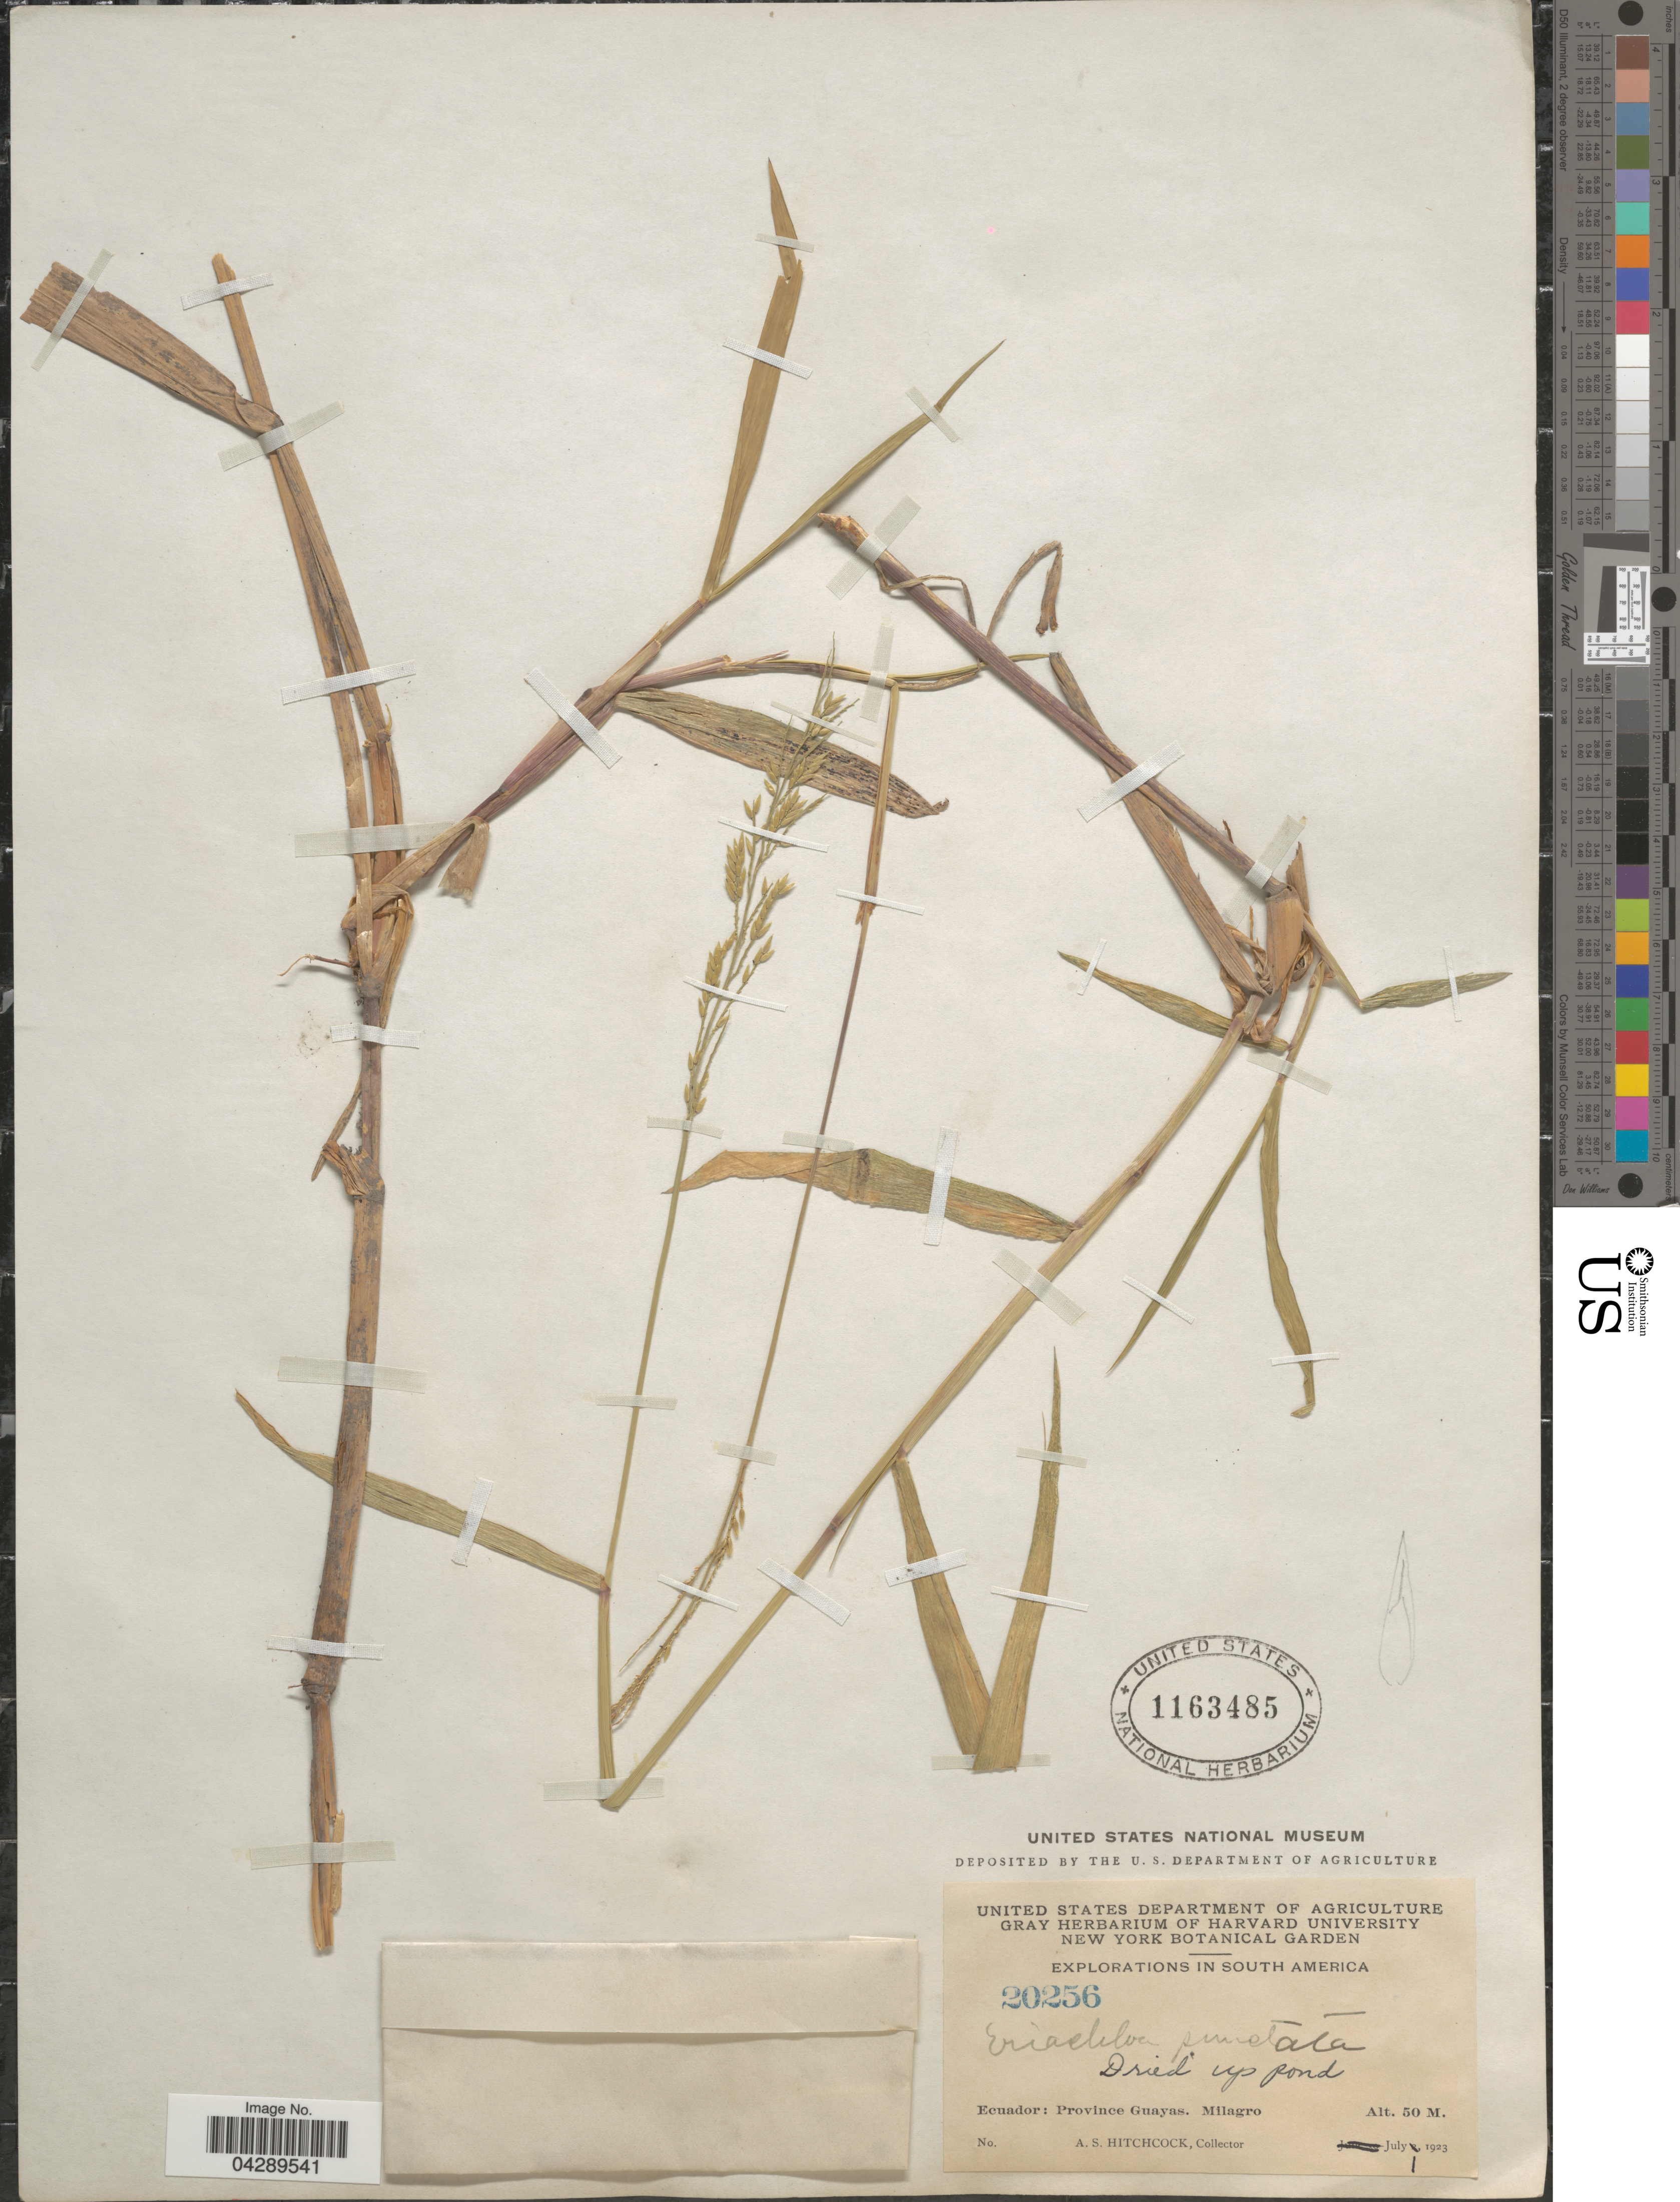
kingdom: Plantae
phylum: Tracheophyta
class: Liliopsida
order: Poales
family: Poaceae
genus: Eriochloa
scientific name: Eriochloa punctata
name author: (L.) Desv. ex Ham.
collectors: A. S. Hitchcock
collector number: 20256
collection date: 1923-07-01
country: Ecuador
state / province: Guayas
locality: Explorations in South America. Milagro.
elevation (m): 50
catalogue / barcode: US 1163485